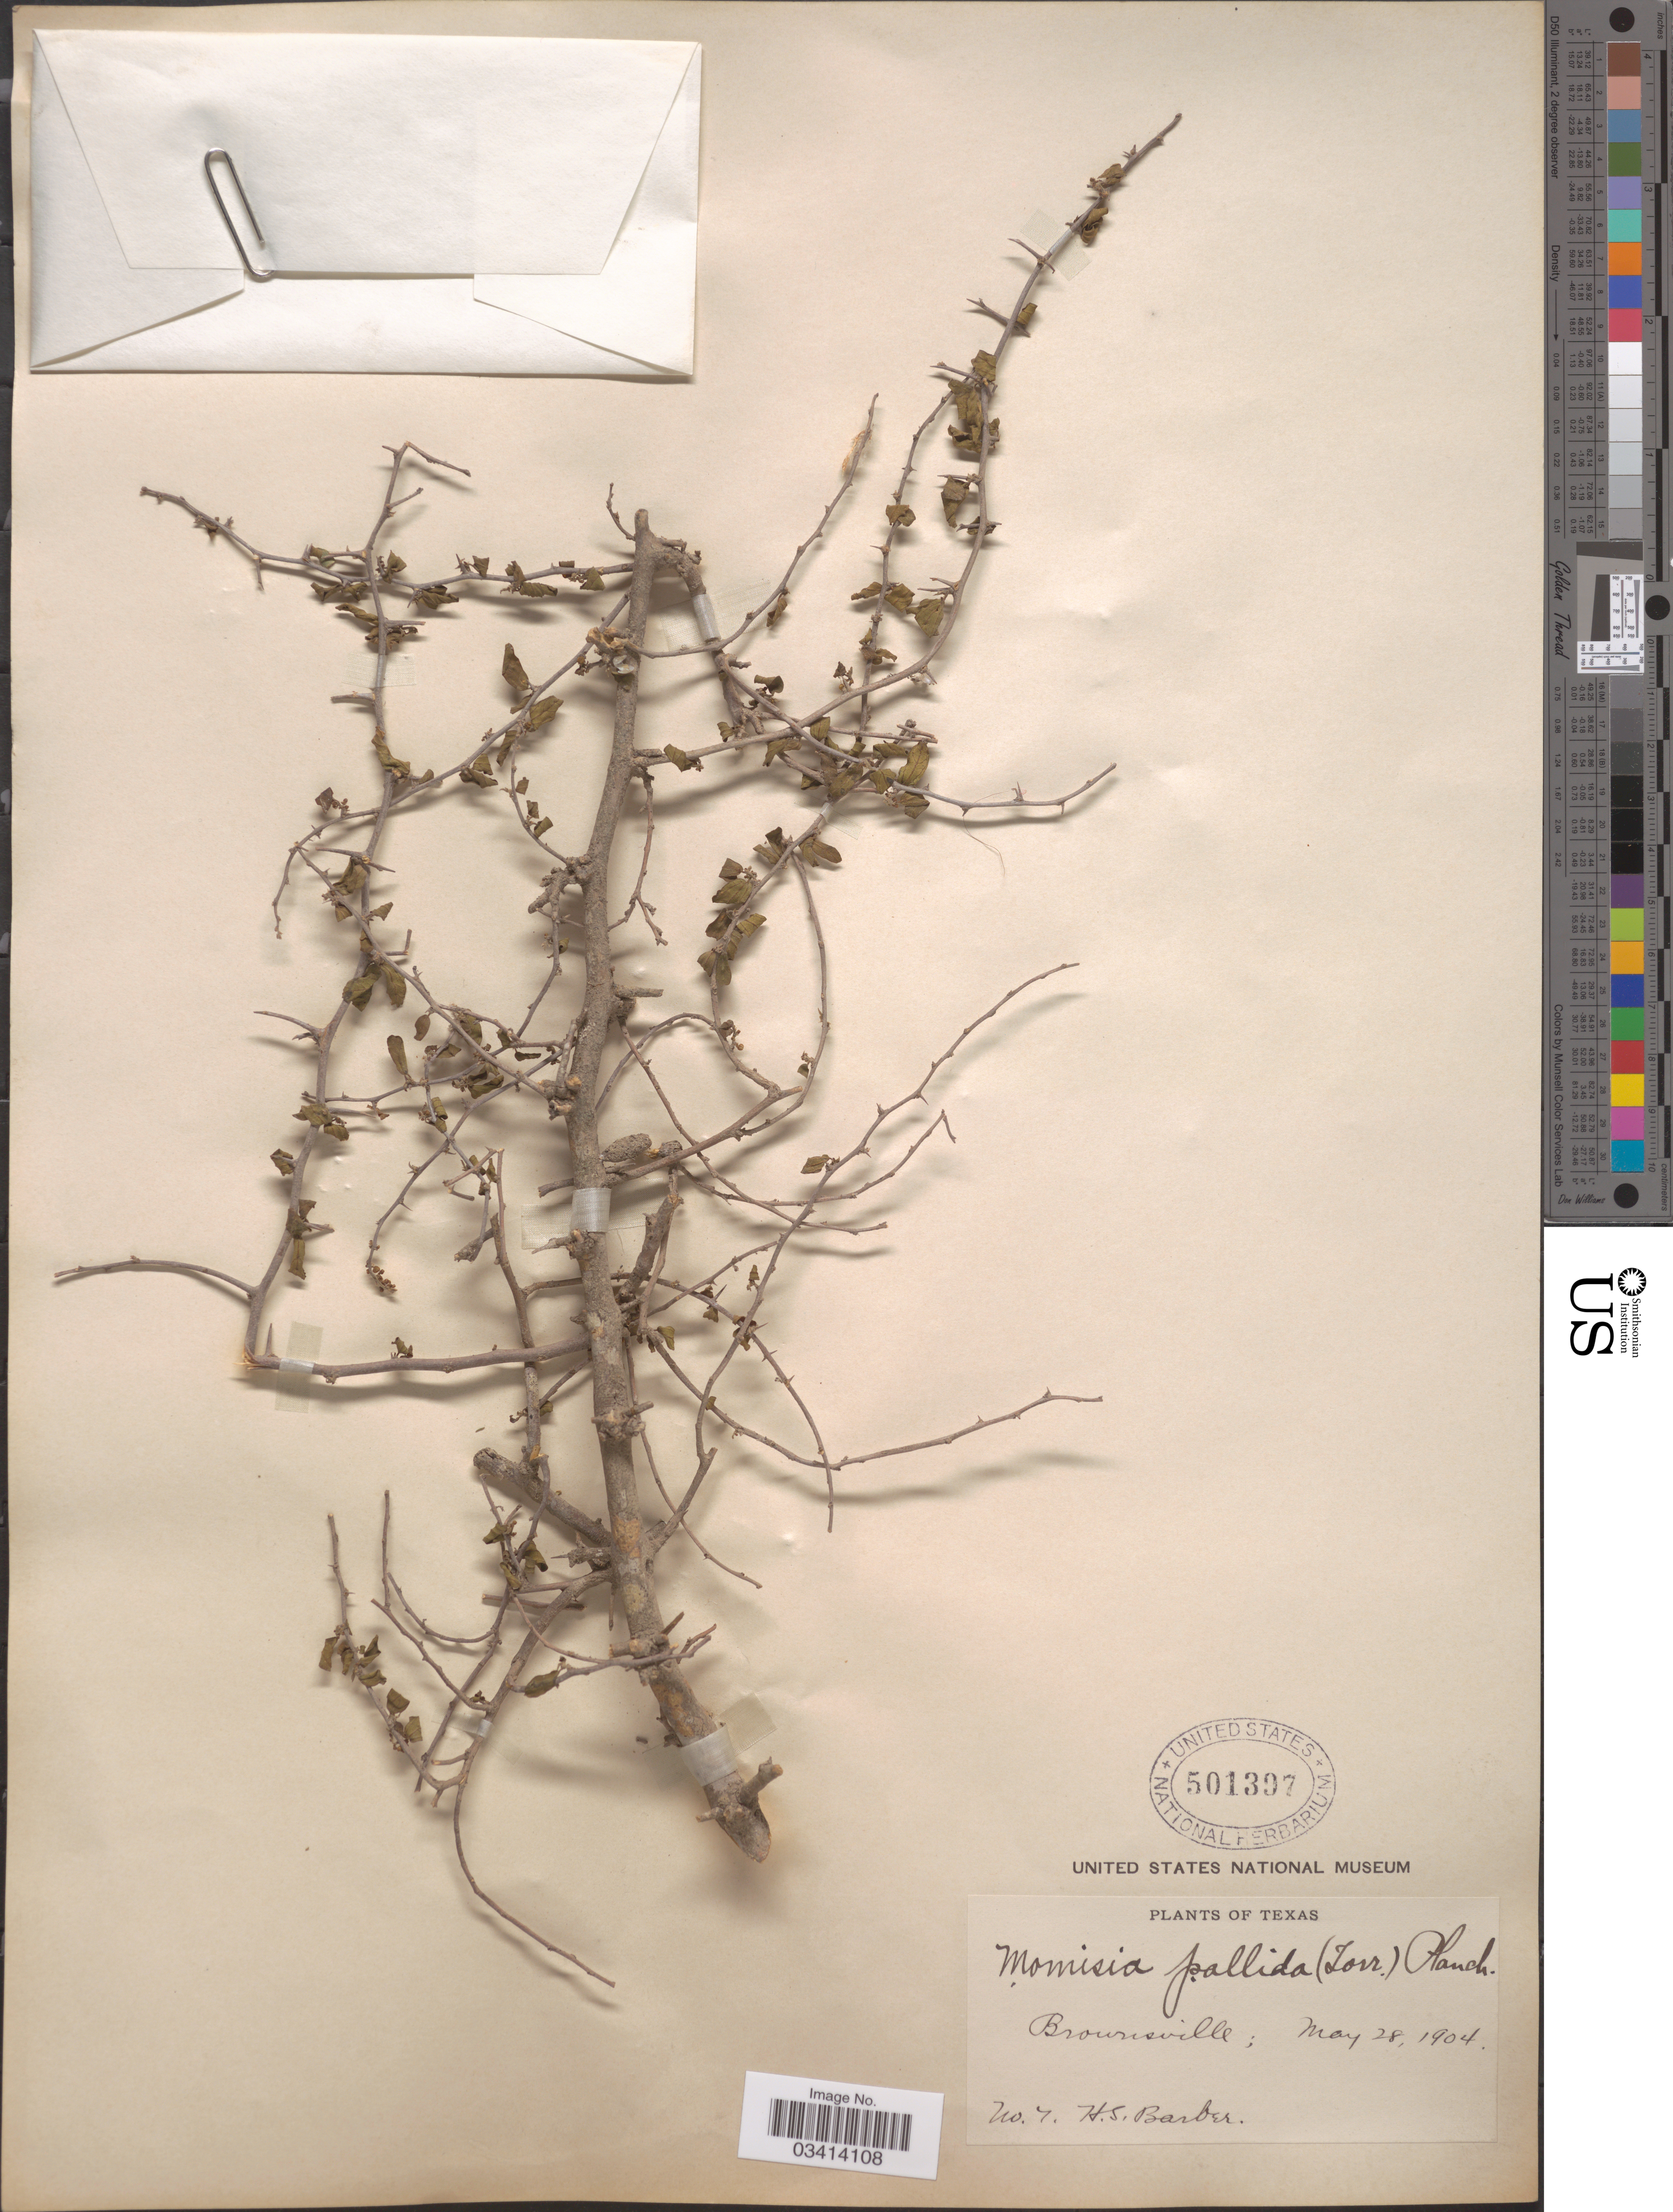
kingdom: Plantae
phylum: Tracheophyta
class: Magnoliopsida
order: Rosales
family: Cannabaceae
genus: Celtis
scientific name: Celtis pallida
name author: Torr. in Emory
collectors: H. Barber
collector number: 7*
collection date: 1904-05-28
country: United States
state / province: Texas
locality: Brownsville.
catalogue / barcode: US 501397